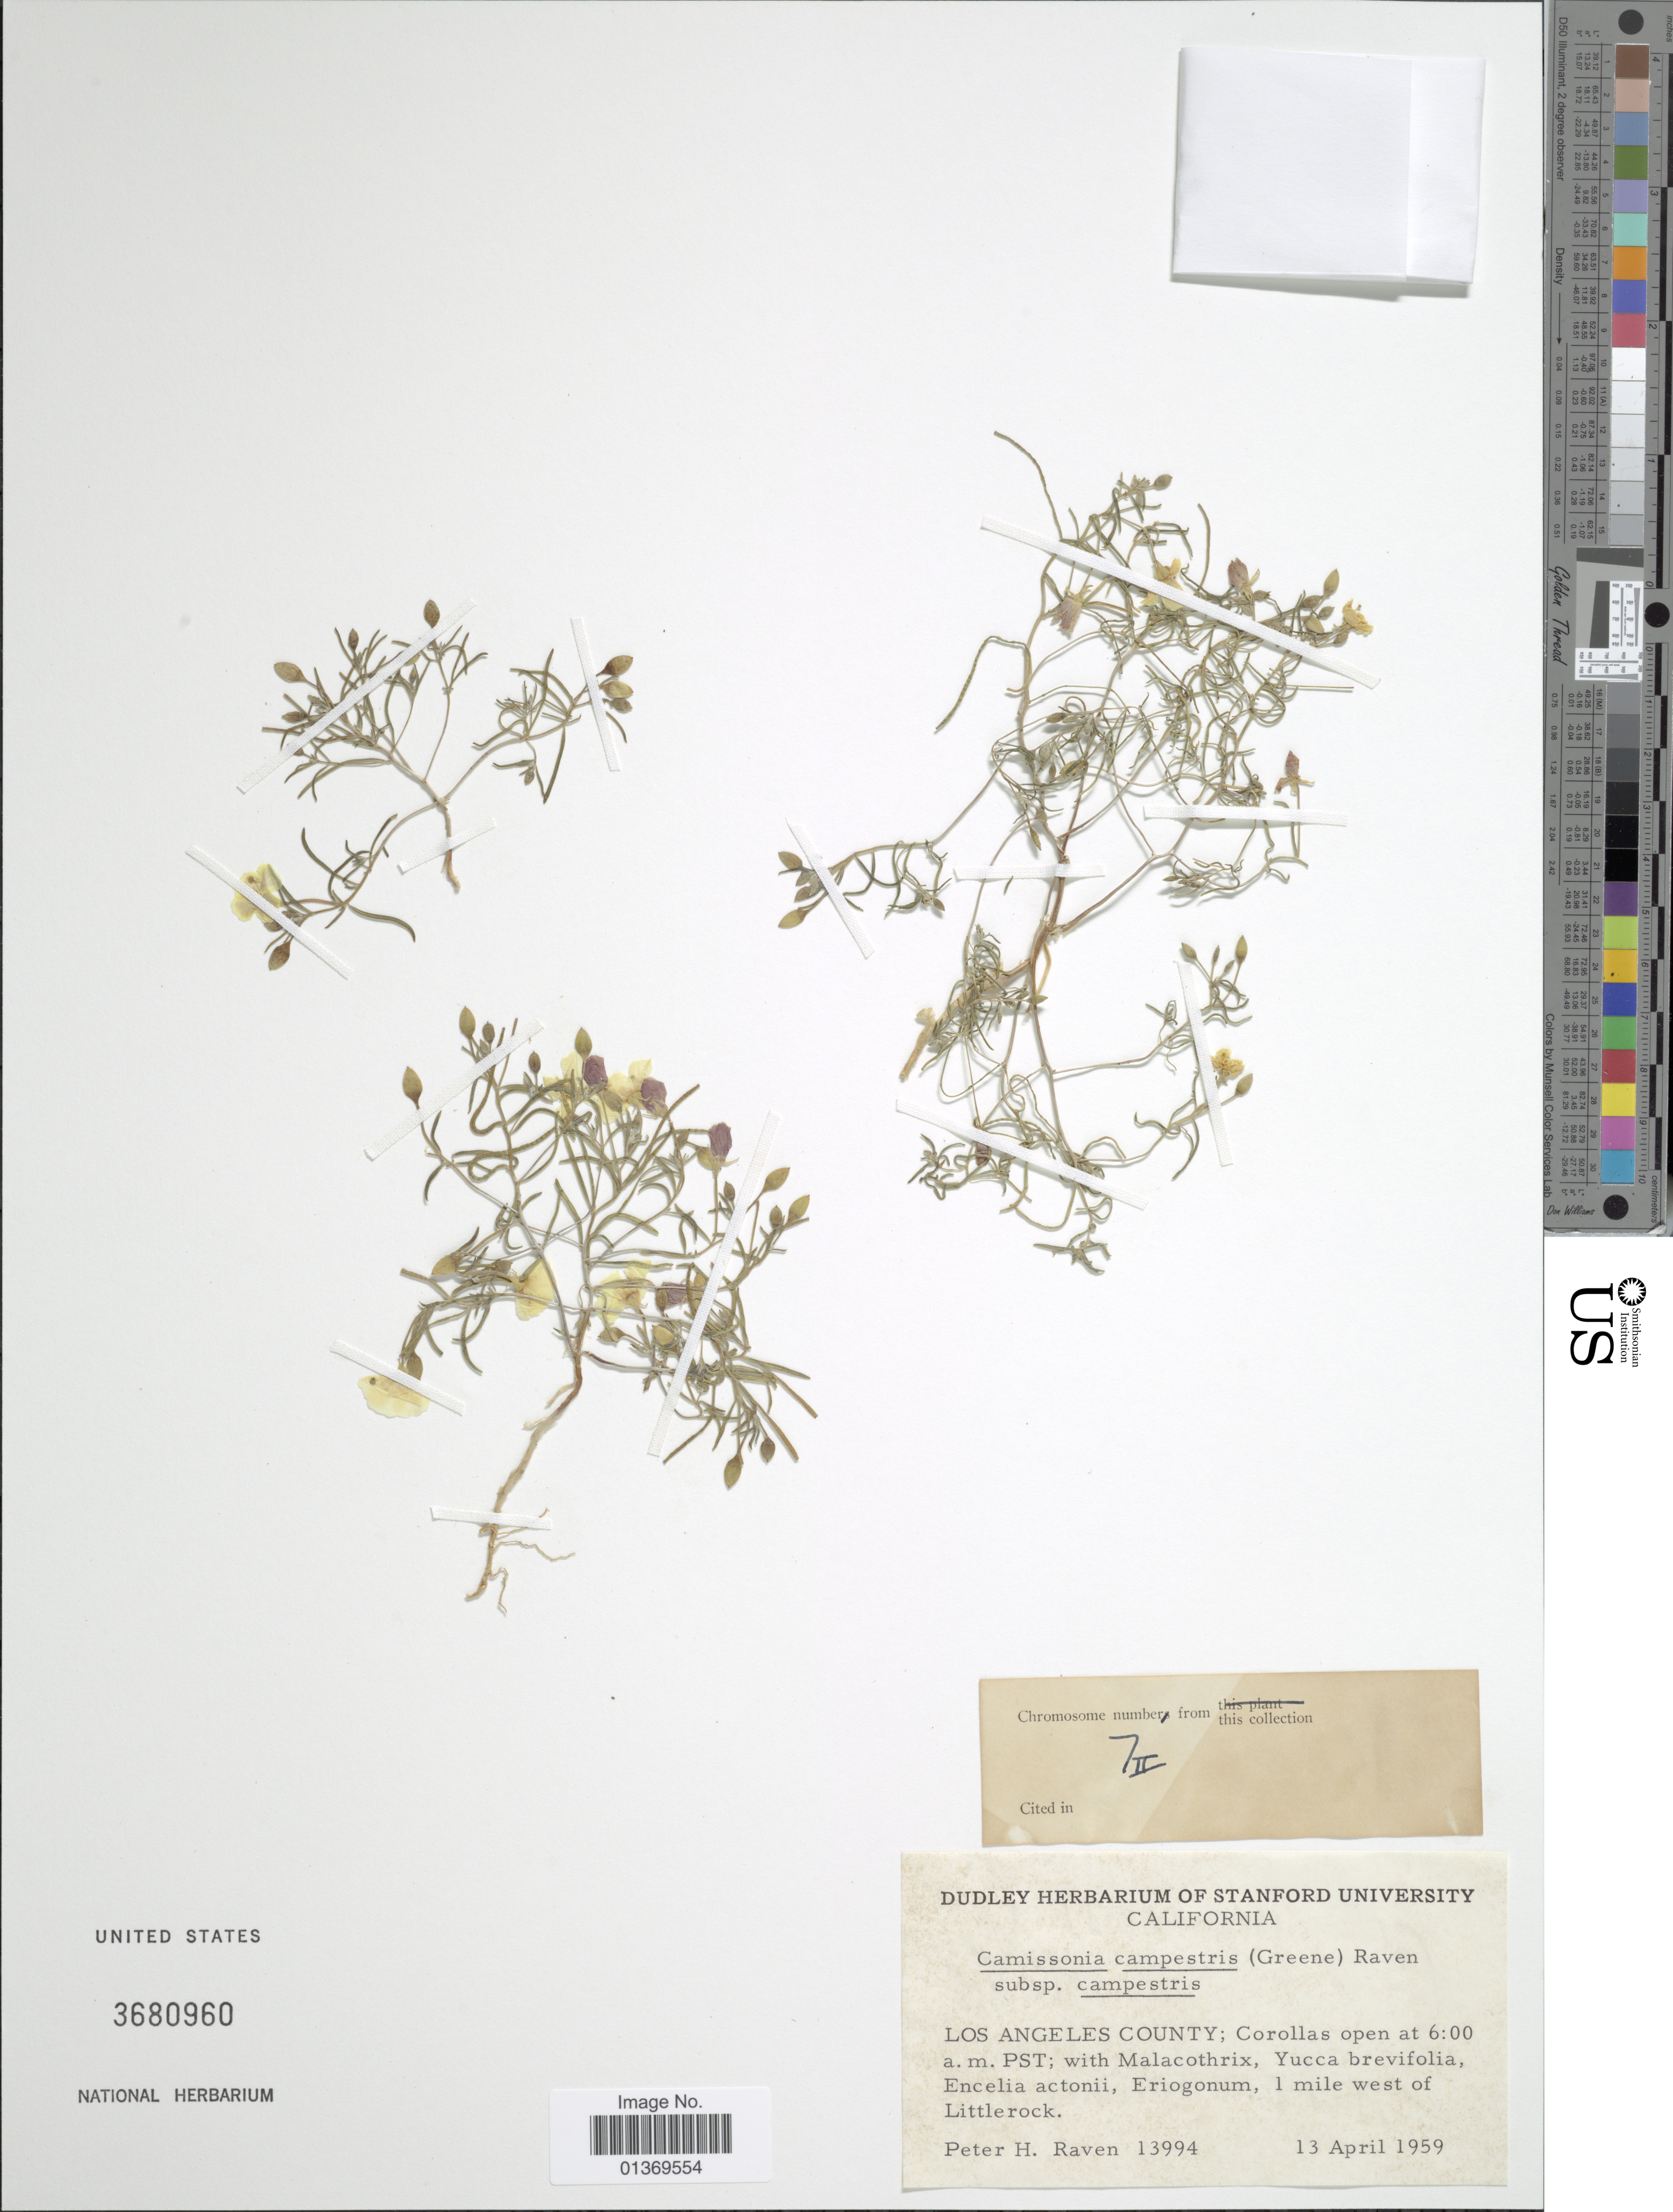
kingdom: Plantae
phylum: Tracheophyta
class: Magnoliopsida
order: Myrtales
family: Onagraceae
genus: Camissonia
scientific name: Camissonia campestris subsp. campestris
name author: (Greene) P.H. Raven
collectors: P. H. Raven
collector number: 13994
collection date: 1959-04-13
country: United States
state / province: California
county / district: Los Angeles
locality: Los Angeles County, 1 mile west of Littlerock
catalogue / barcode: US 3680960